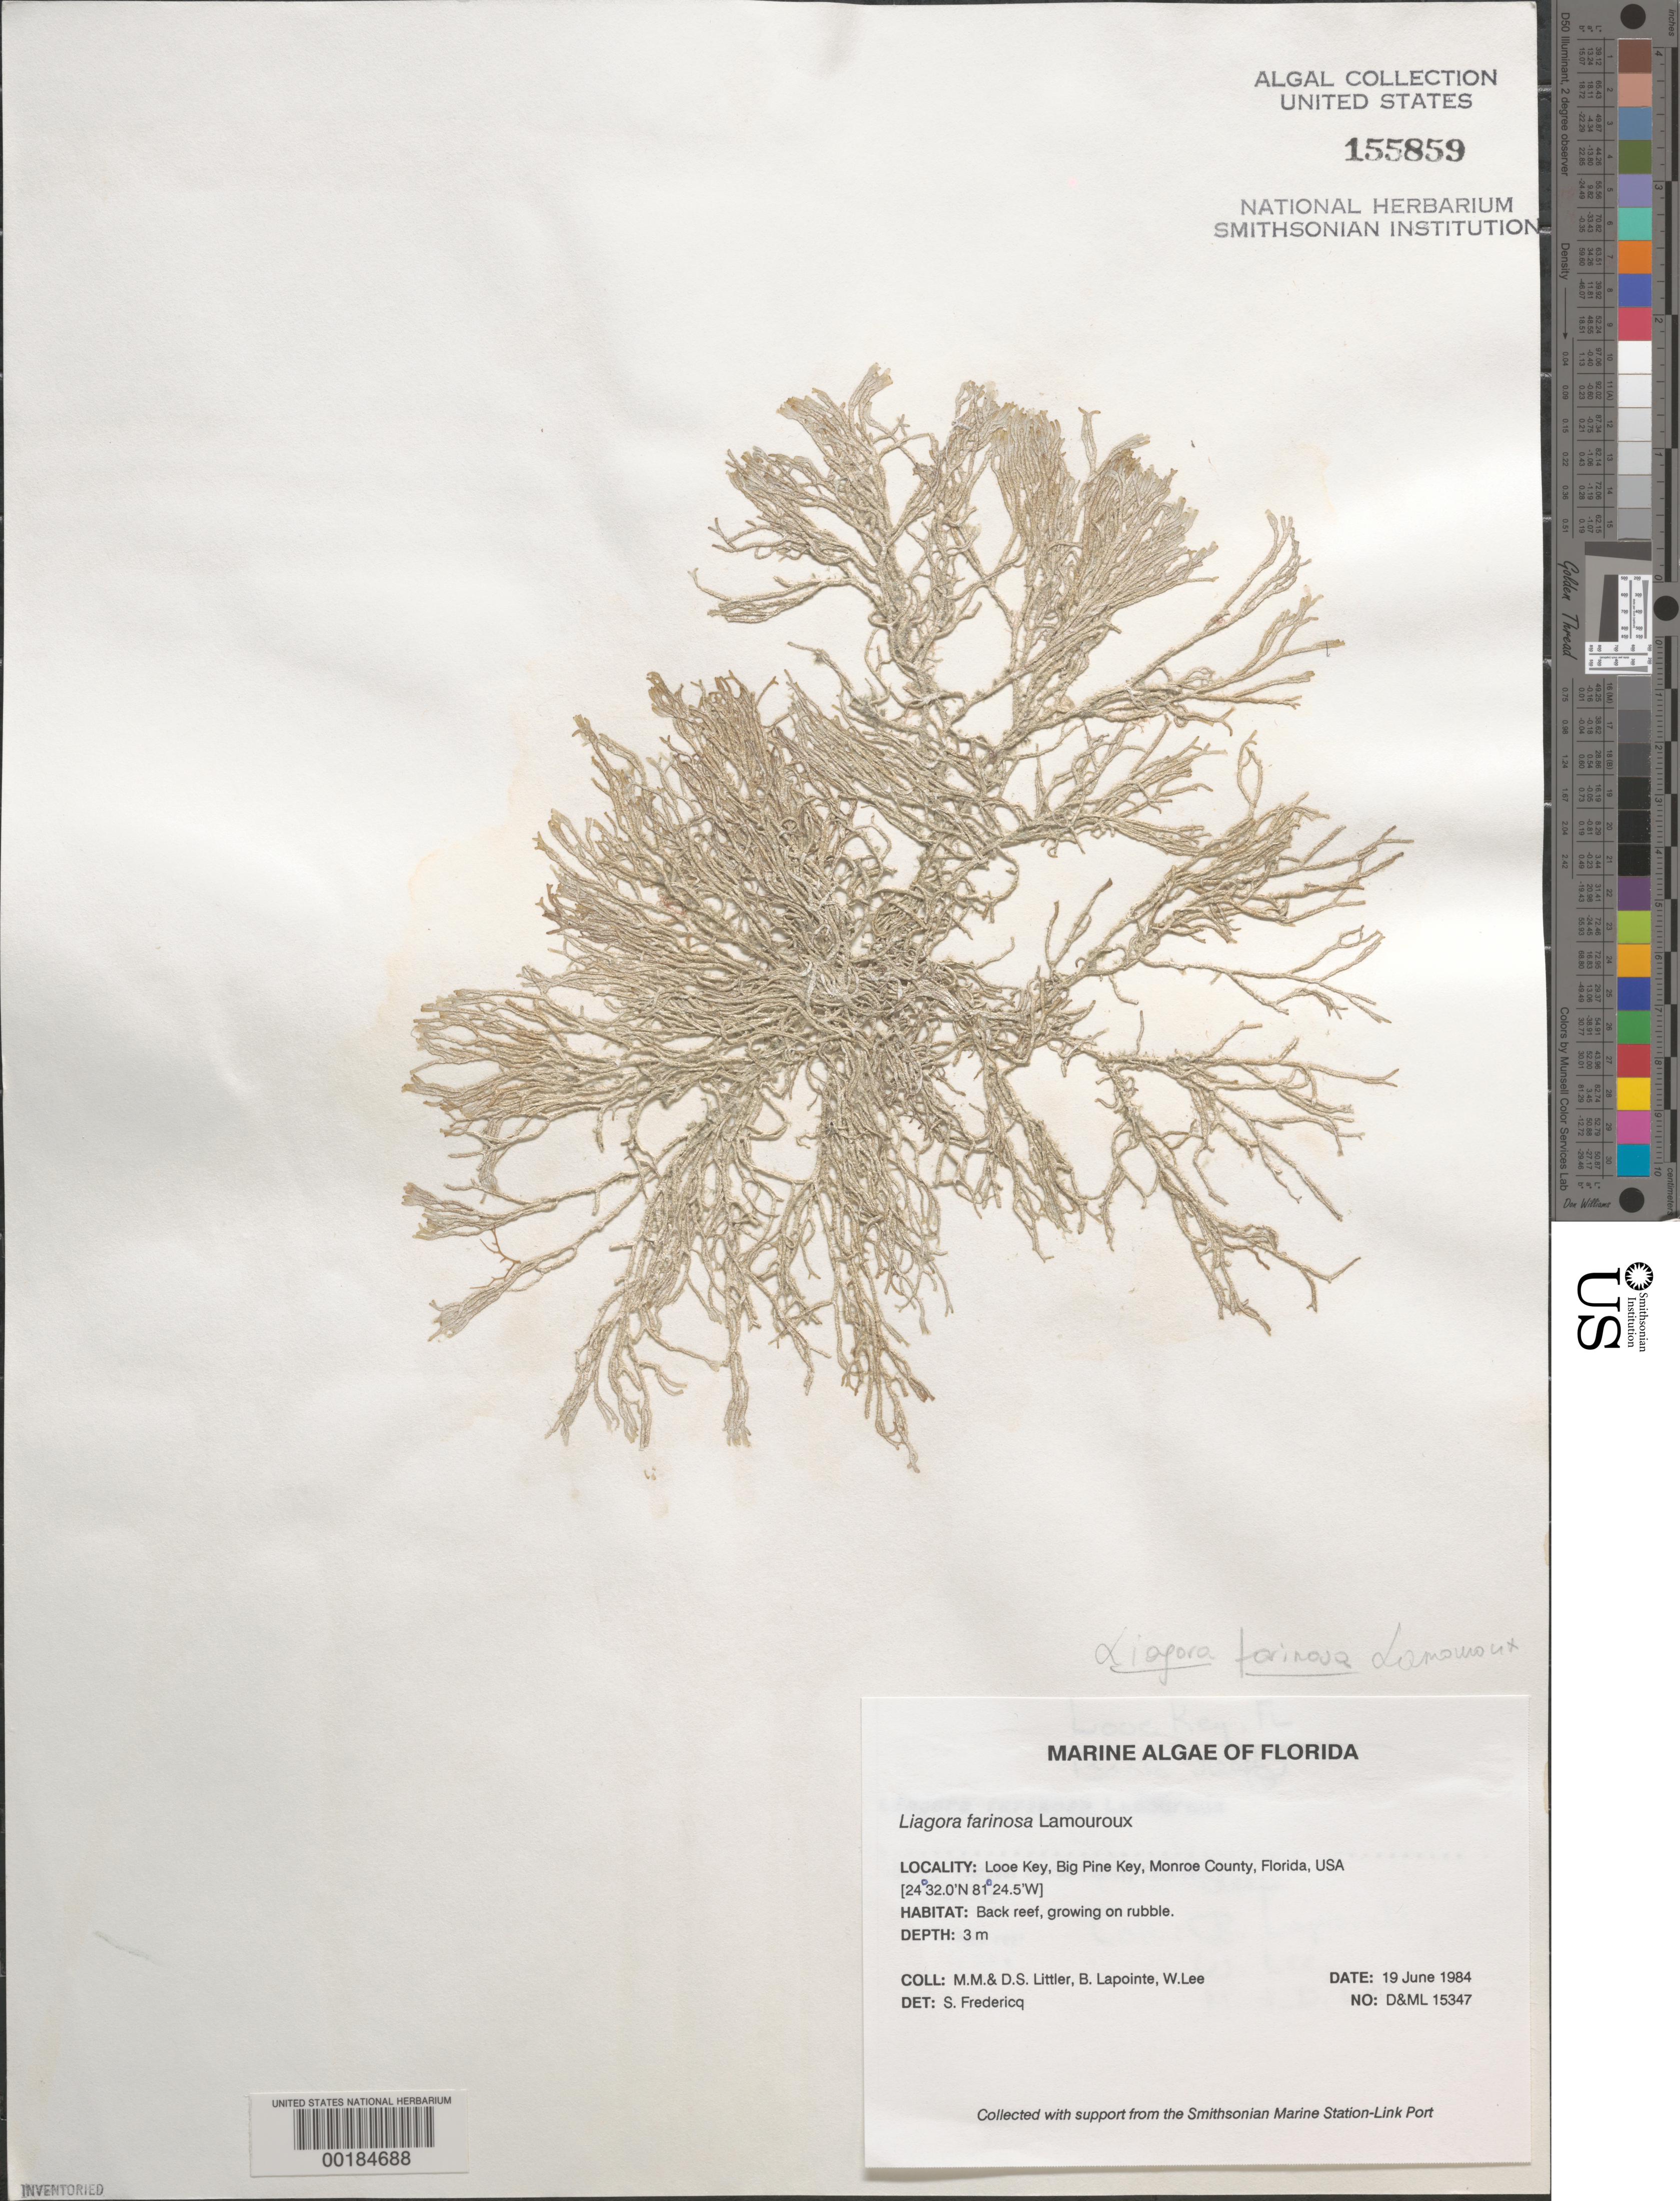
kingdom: Plantae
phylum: Rhodophyta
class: Florideophyceae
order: Nemaliales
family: Liagoraceae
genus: Liagora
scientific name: Liagora farinosa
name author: J.V.Lamouroux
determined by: Fredericq, S.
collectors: M. M. Littler, D. S. Littler, B. Lapointe & W. Lee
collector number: D&ML 15347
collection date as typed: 19 Jun 1984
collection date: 1984-06-19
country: United States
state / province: Florida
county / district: Monroe County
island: Looe Key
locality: Looe Key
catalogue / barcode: US 155859